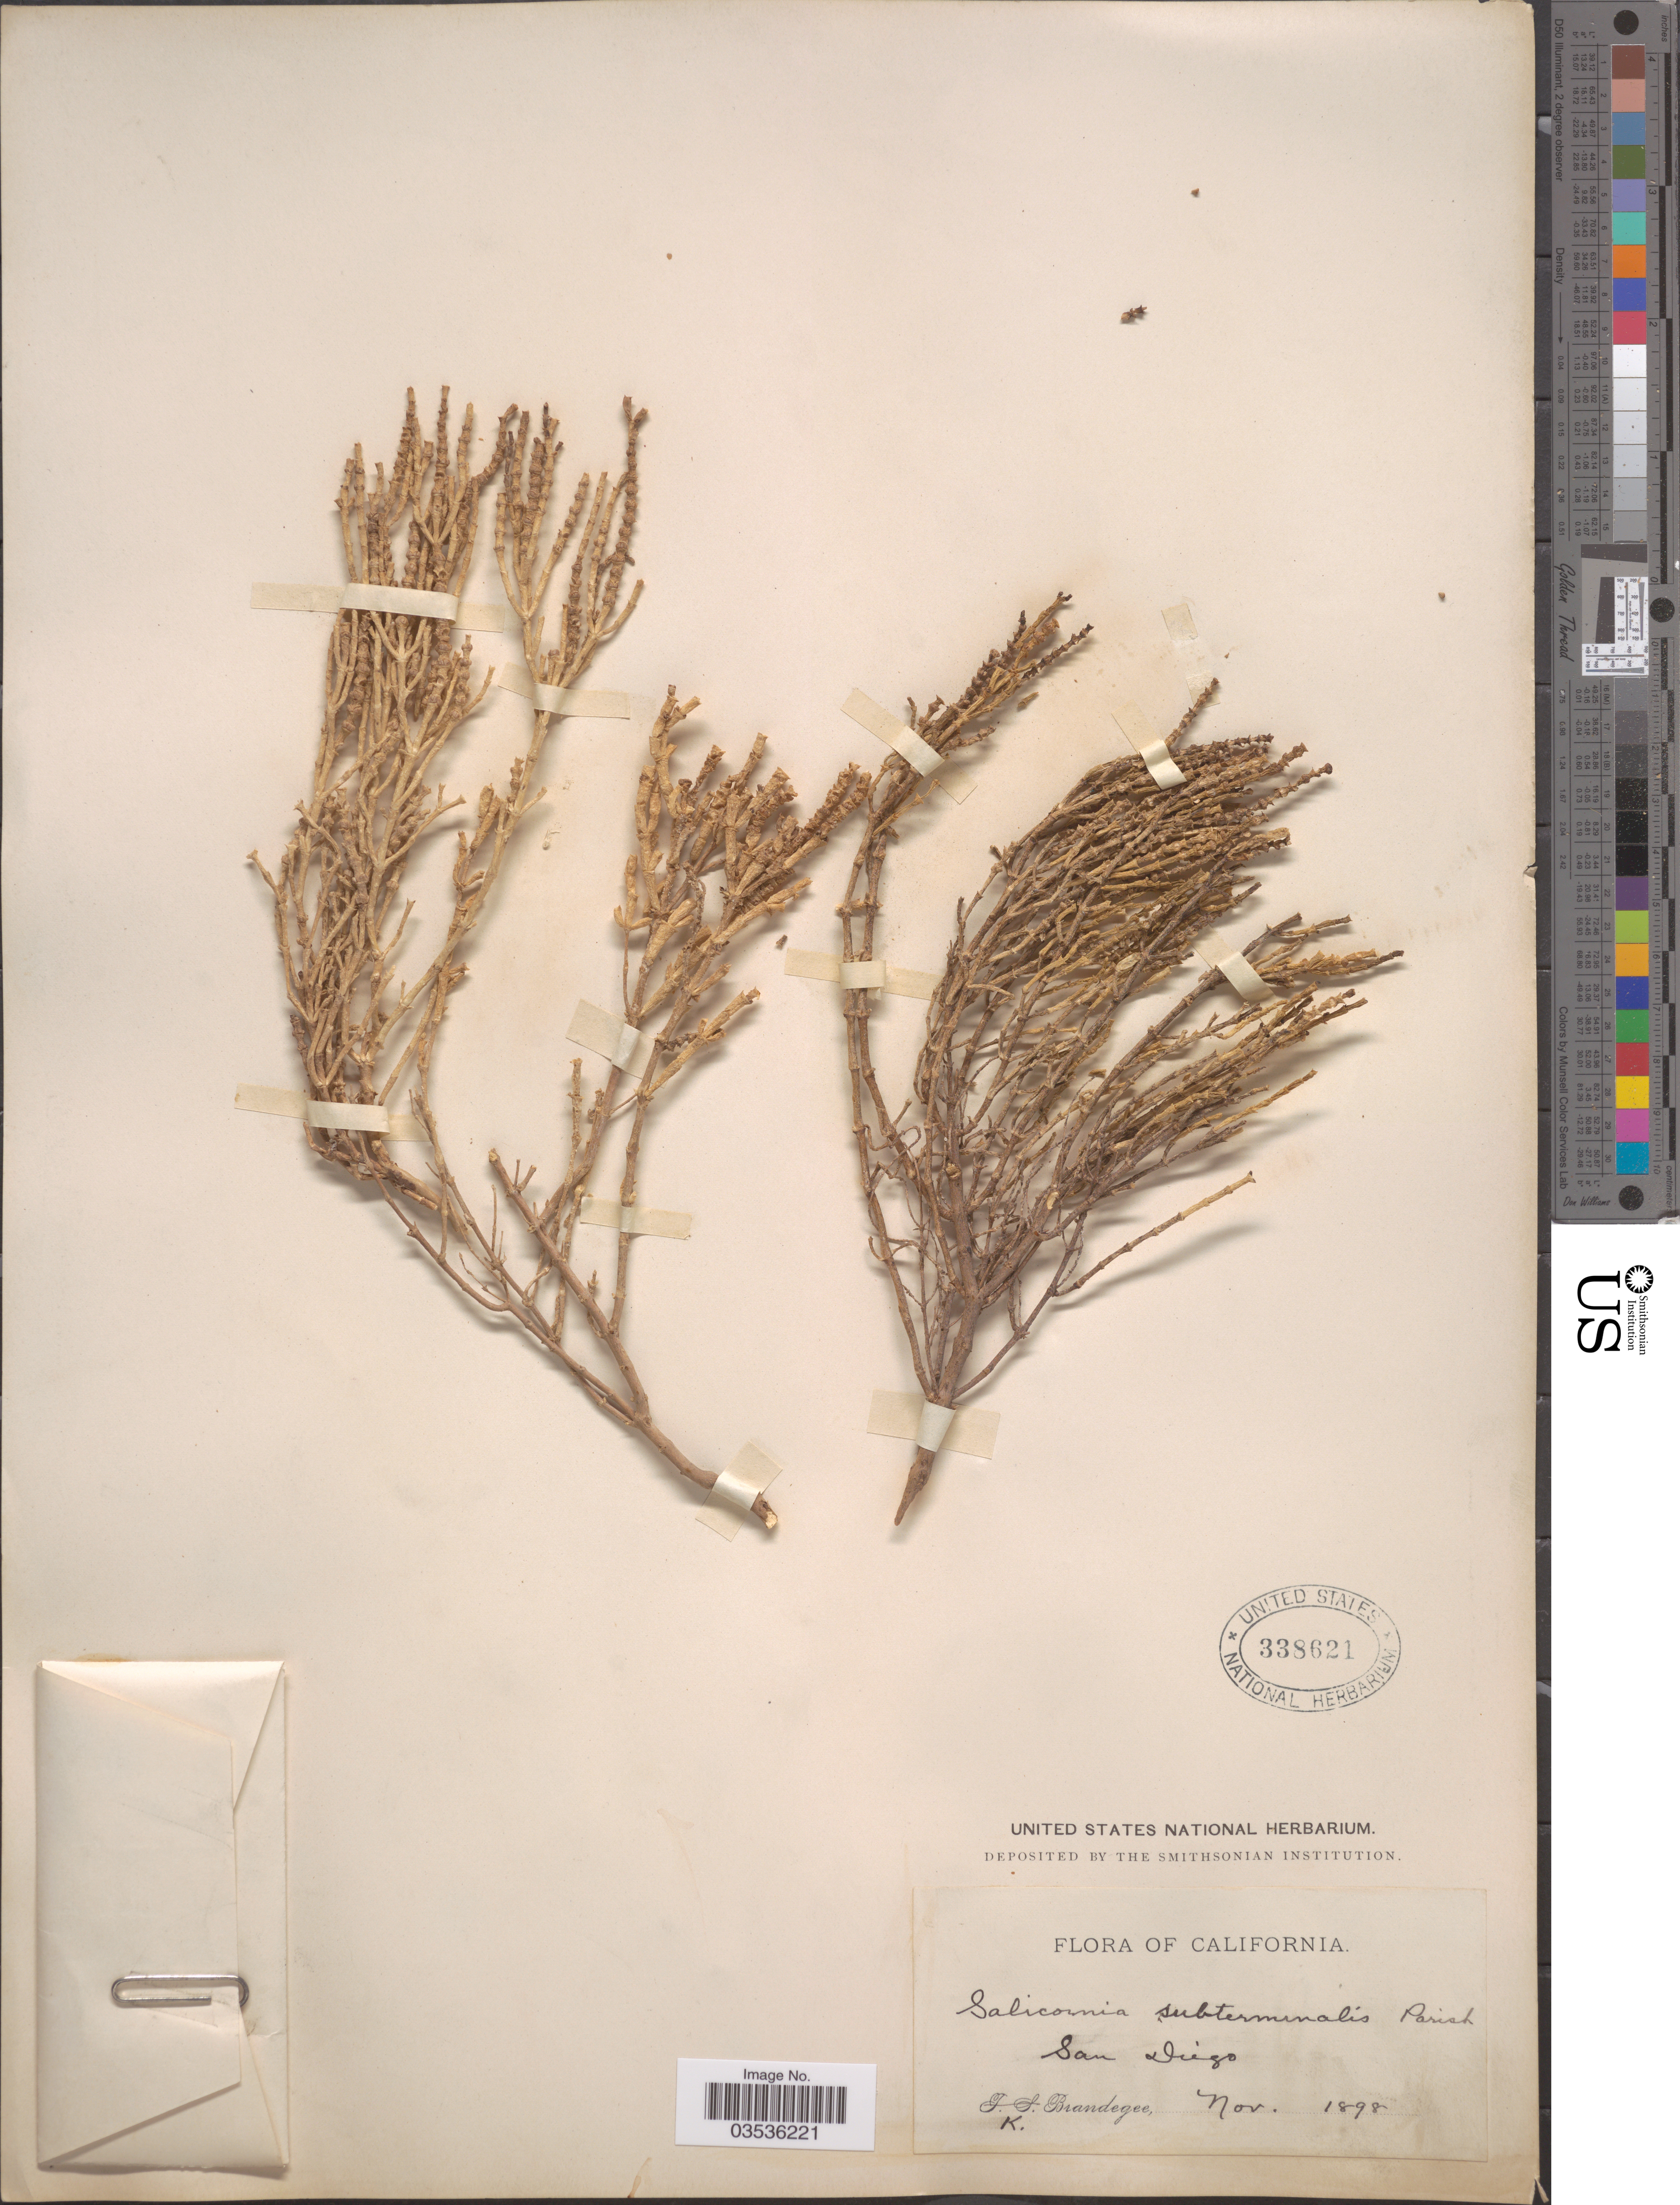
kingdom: Plantae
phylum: Tracheophyta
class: Magnoliopsida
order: Caryophyllales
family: Amaranthaceae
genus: Salicornia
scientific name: Salicornia subterminalis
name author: Parish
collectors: T. S. Brandegee (herbarium)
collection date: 1898-11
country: United States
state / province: California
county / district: San Diego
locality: San Diego.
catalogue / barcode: US 338621